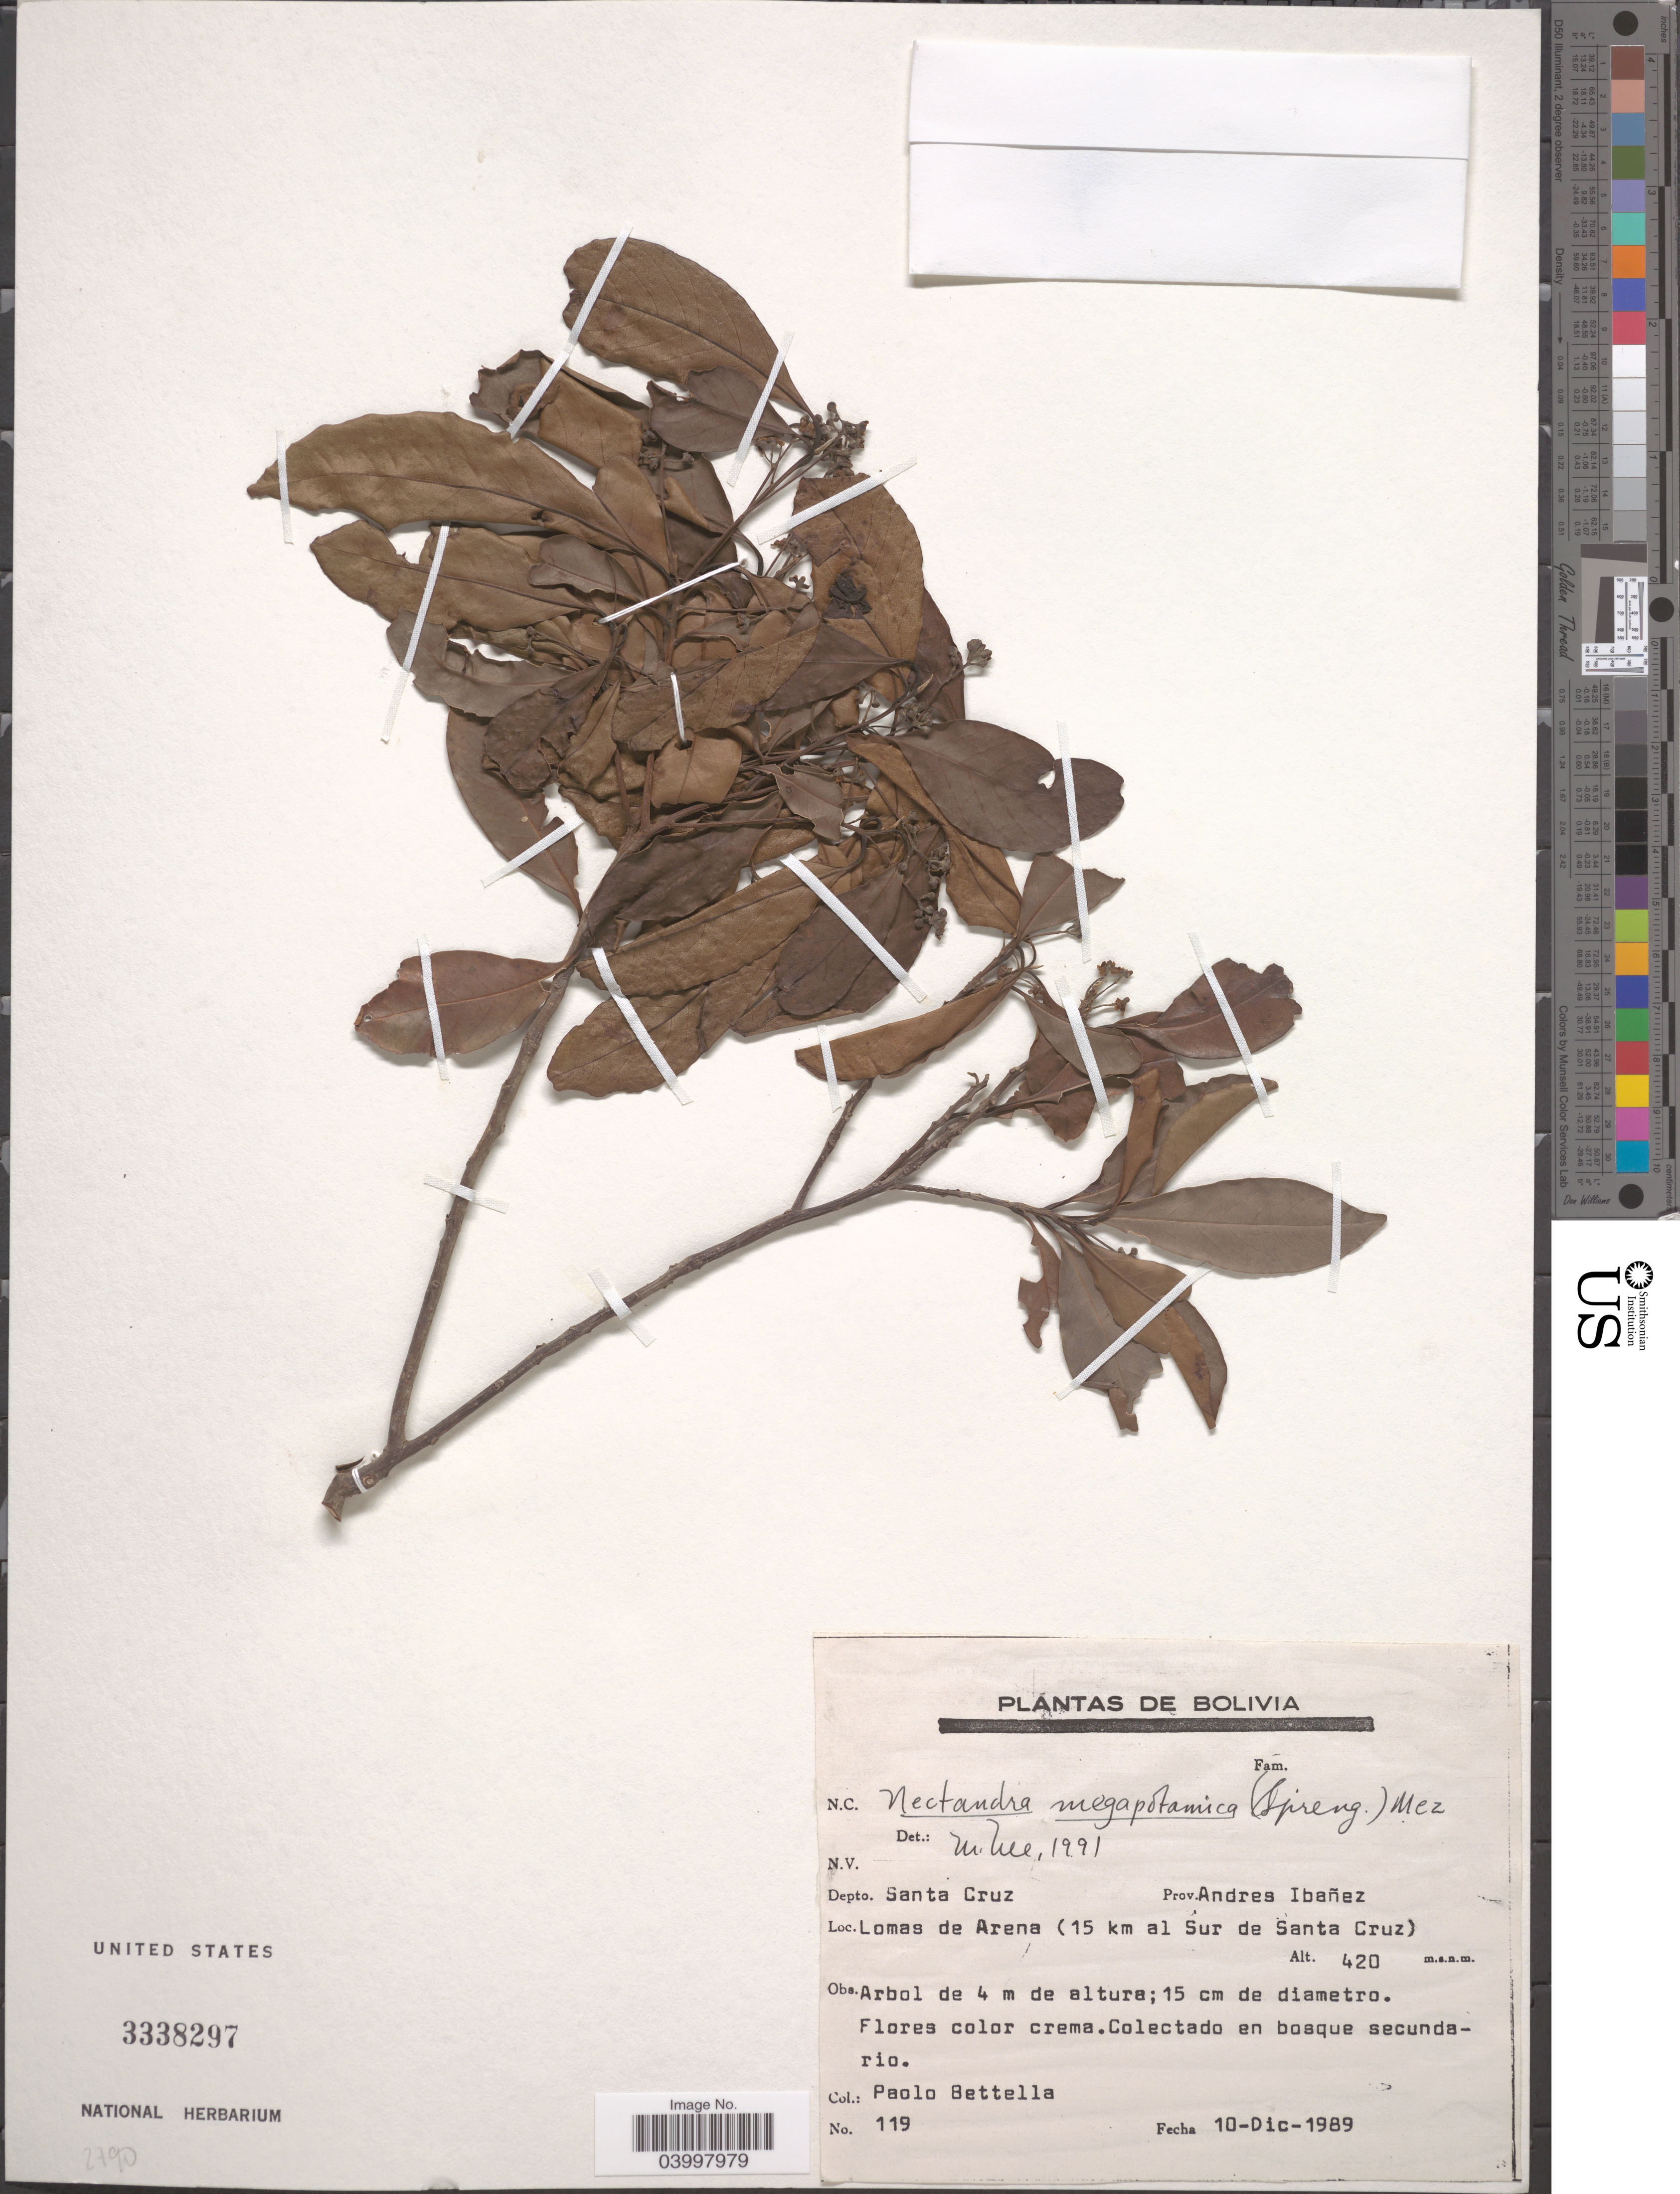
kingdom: Plantae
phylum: Tracheophyta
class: Magnoliopsida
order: Laurales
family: Lauraceae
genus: Nectandra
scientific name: Nectandra megapotamica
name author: Mez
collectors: P. Bettella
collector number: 119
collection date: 1989-12-10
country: Bolivia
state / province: Santa Cruz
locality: Depto. Santa Cruz, Prov. Andres Ibañez. Lomas de Arena (15 km al Sur de Santa Cruz).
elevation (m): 420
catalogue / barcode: US 3338297